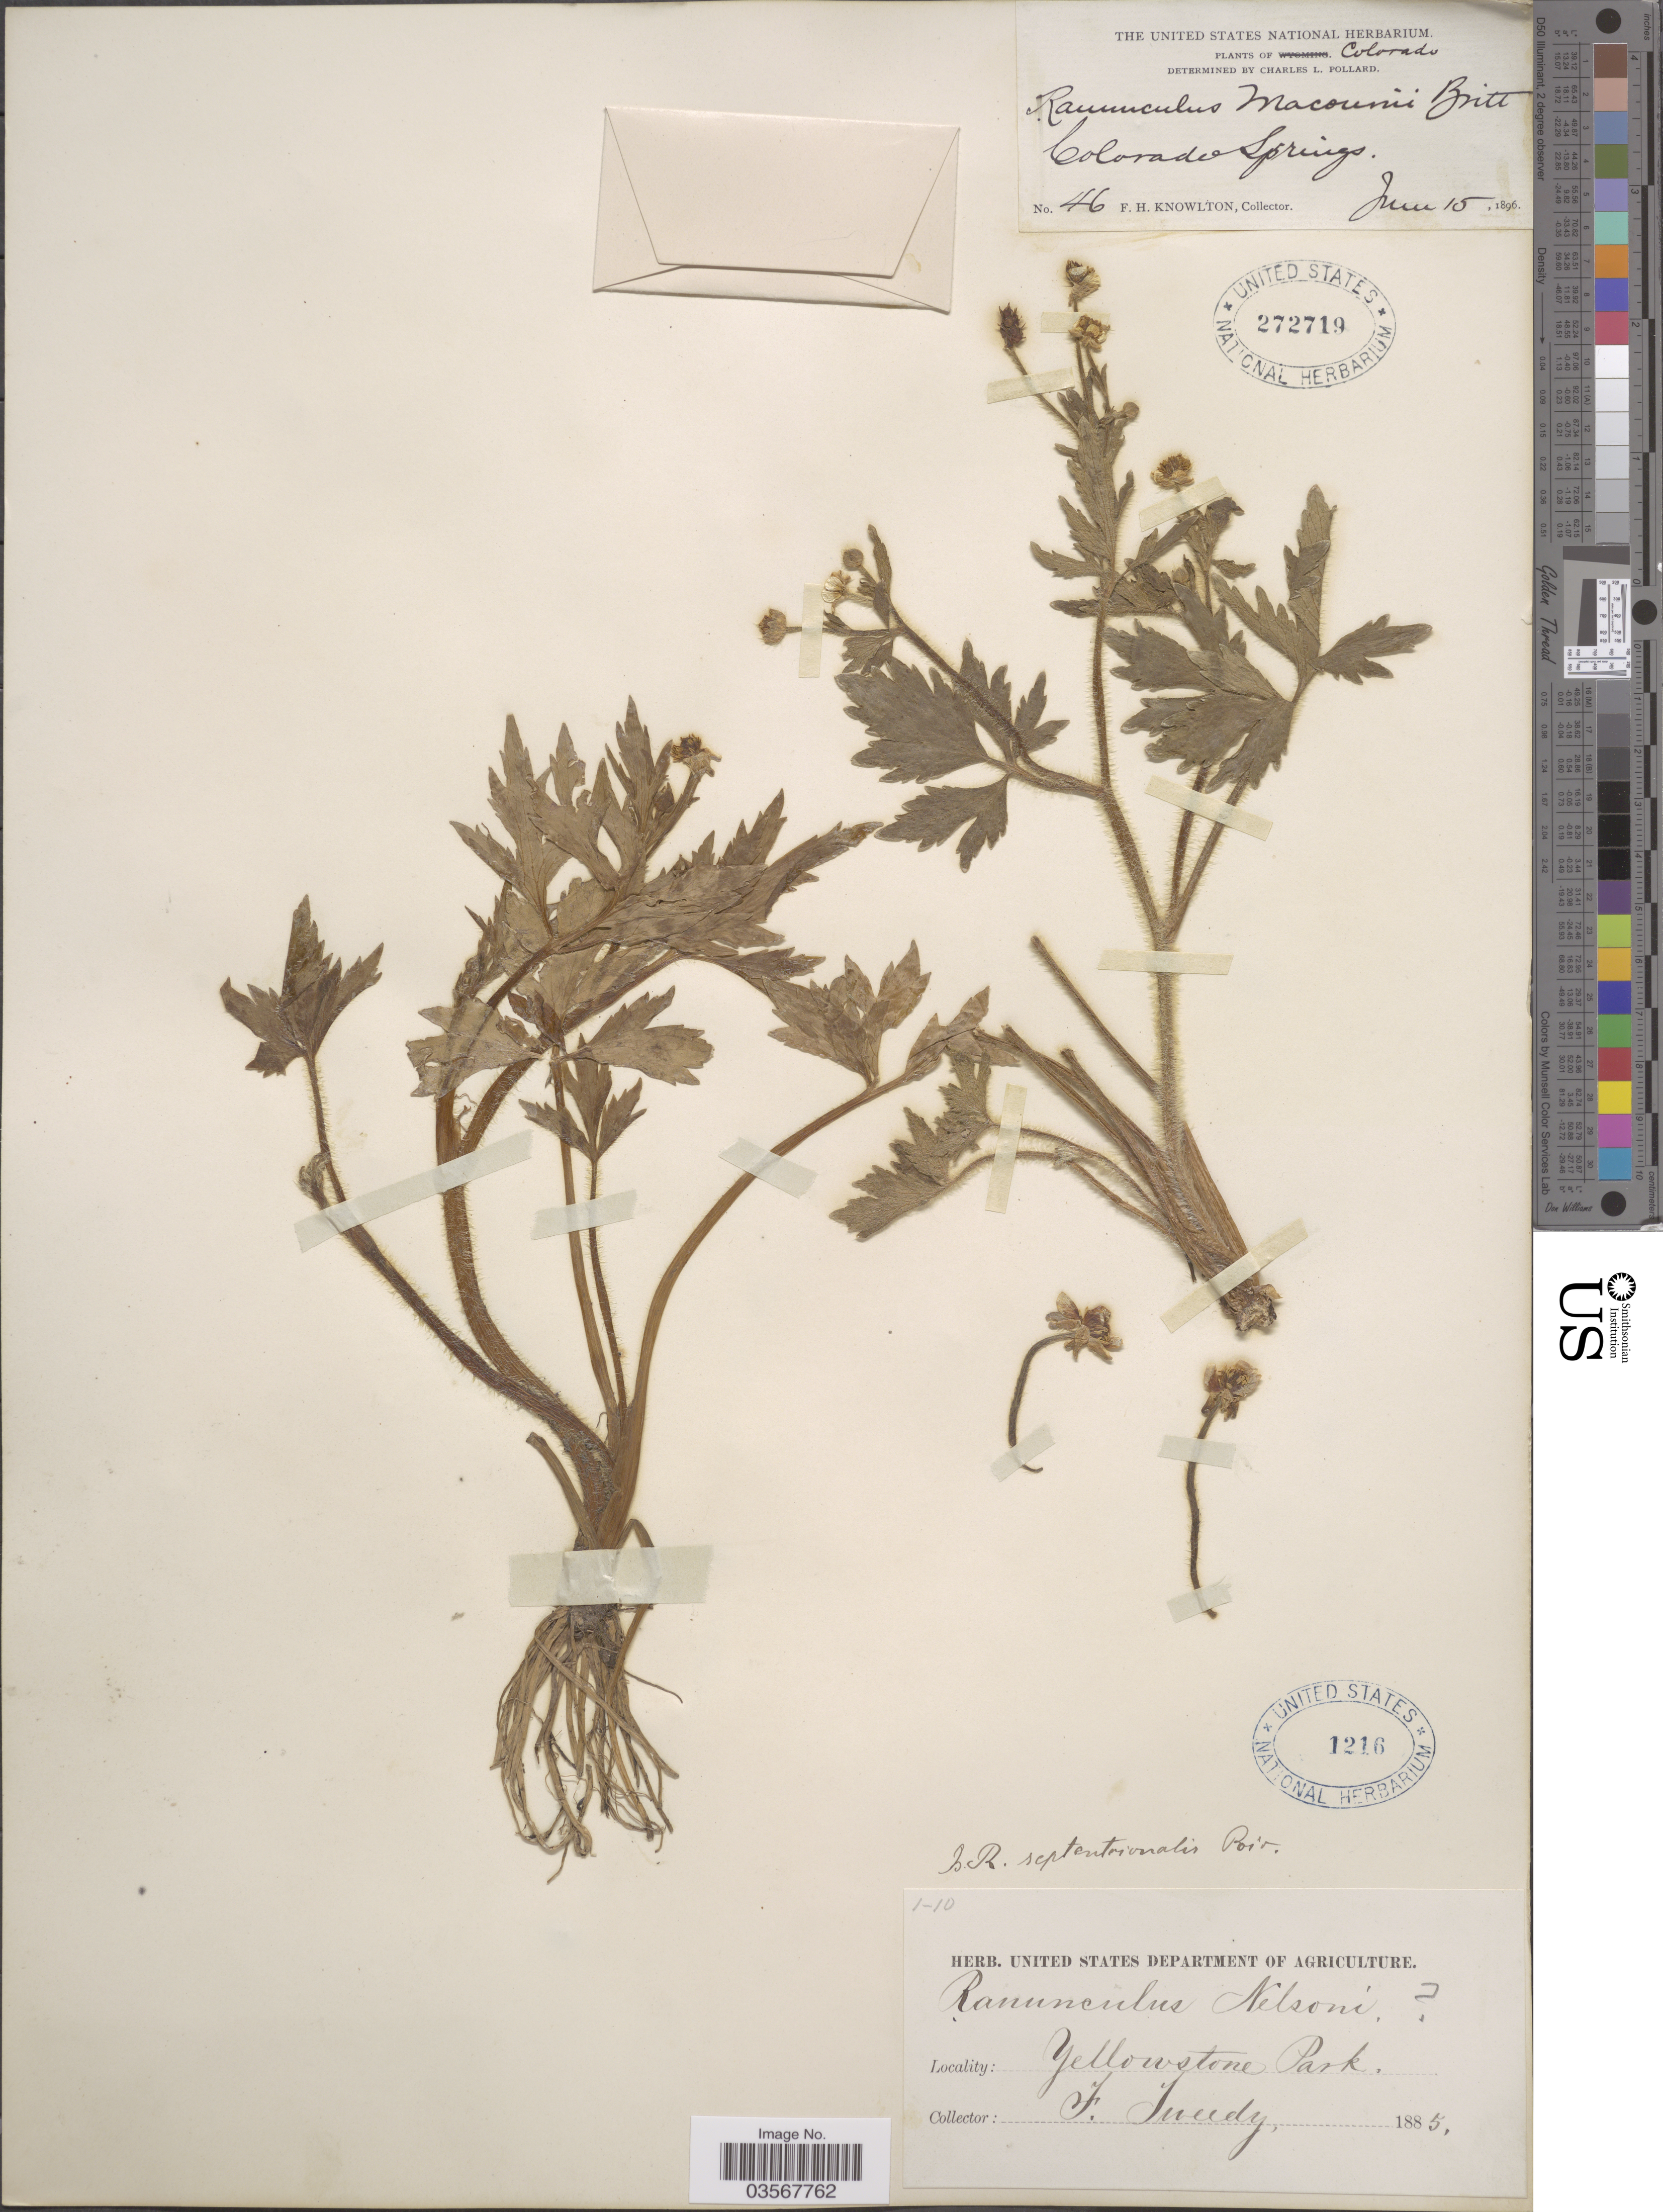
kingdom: Plantae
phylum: Tracheophyta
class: Magnoliopsida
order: Ranunculales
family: Ranunculaceae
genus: Ranunculus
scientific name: Ranunculus macounii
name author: Britton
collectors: F. H. Knowlton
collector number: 46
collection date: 1896-06-15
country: United States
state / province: Colorado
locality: Colorado Springs.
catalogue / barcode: US 272719-2